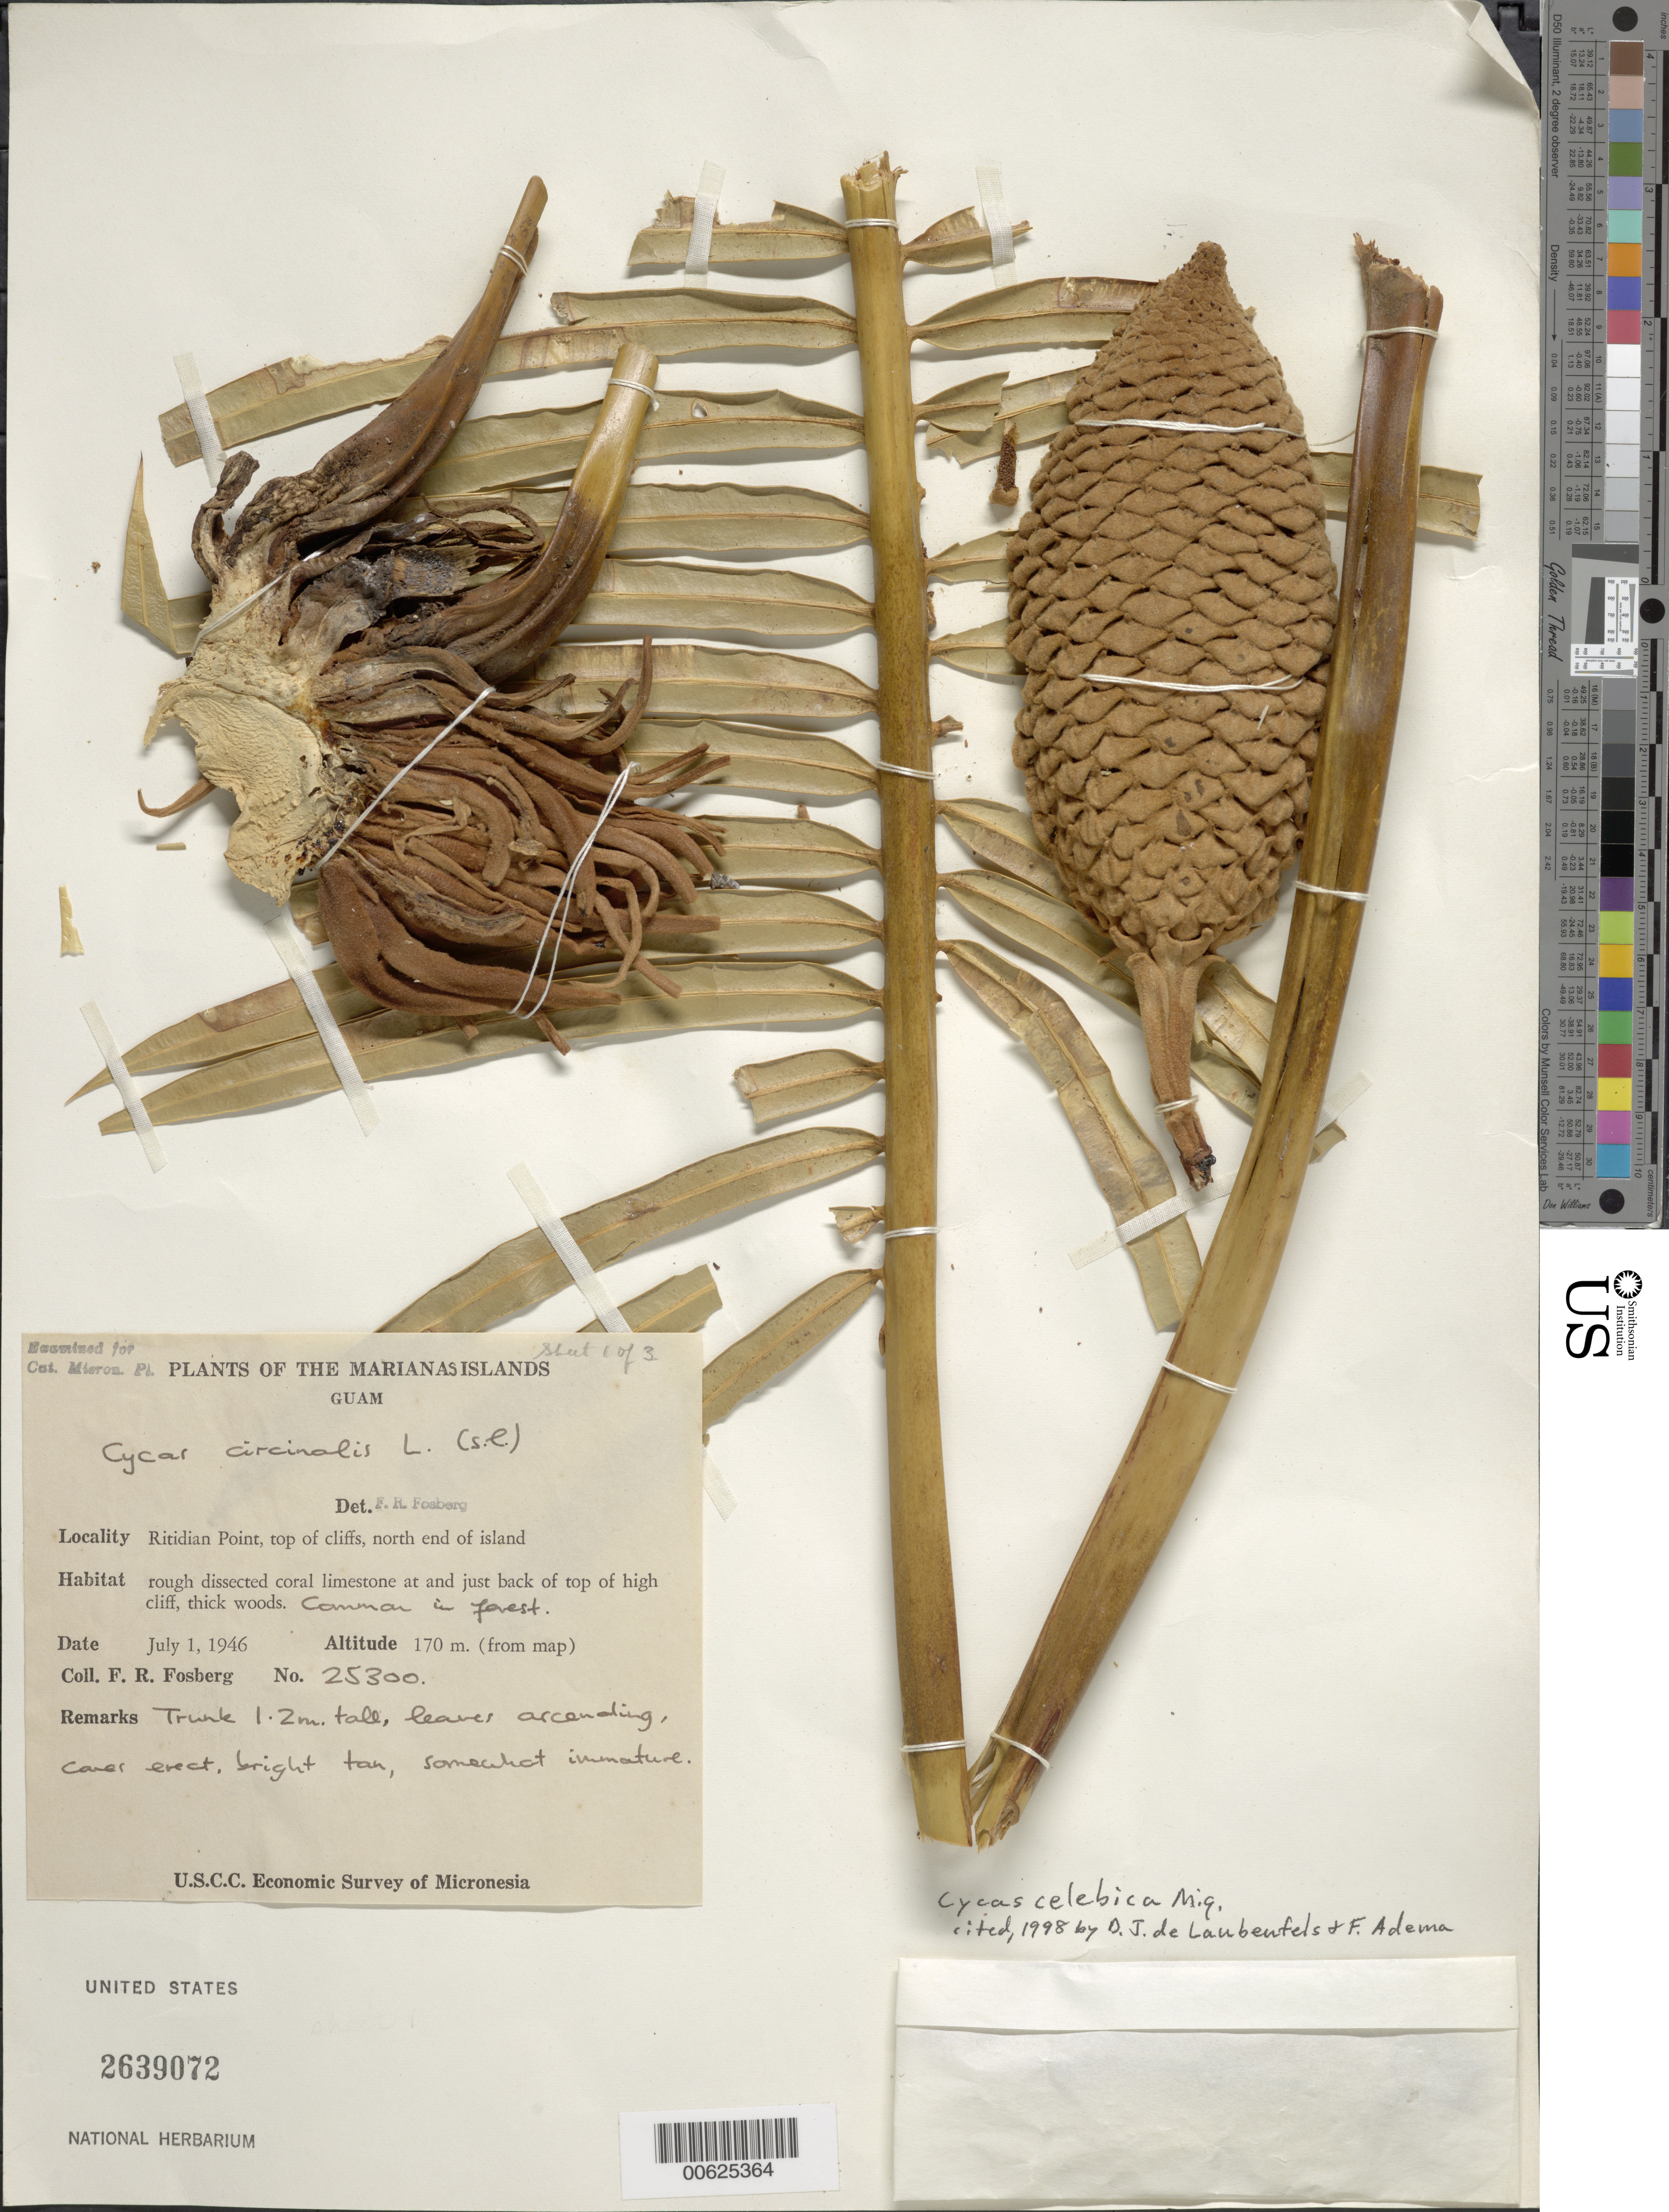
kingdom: Plantae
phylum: Tracheophyta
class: Cycadopsida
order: Cycadales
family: Cycadaceae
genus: Cycas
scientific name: Cycas celebica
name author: Miq.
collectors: F. R. Fosberg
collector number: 25300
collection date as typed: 01 Jul 1946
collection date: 1946-07-01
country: Guam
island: Guam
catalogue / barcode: US 2639072